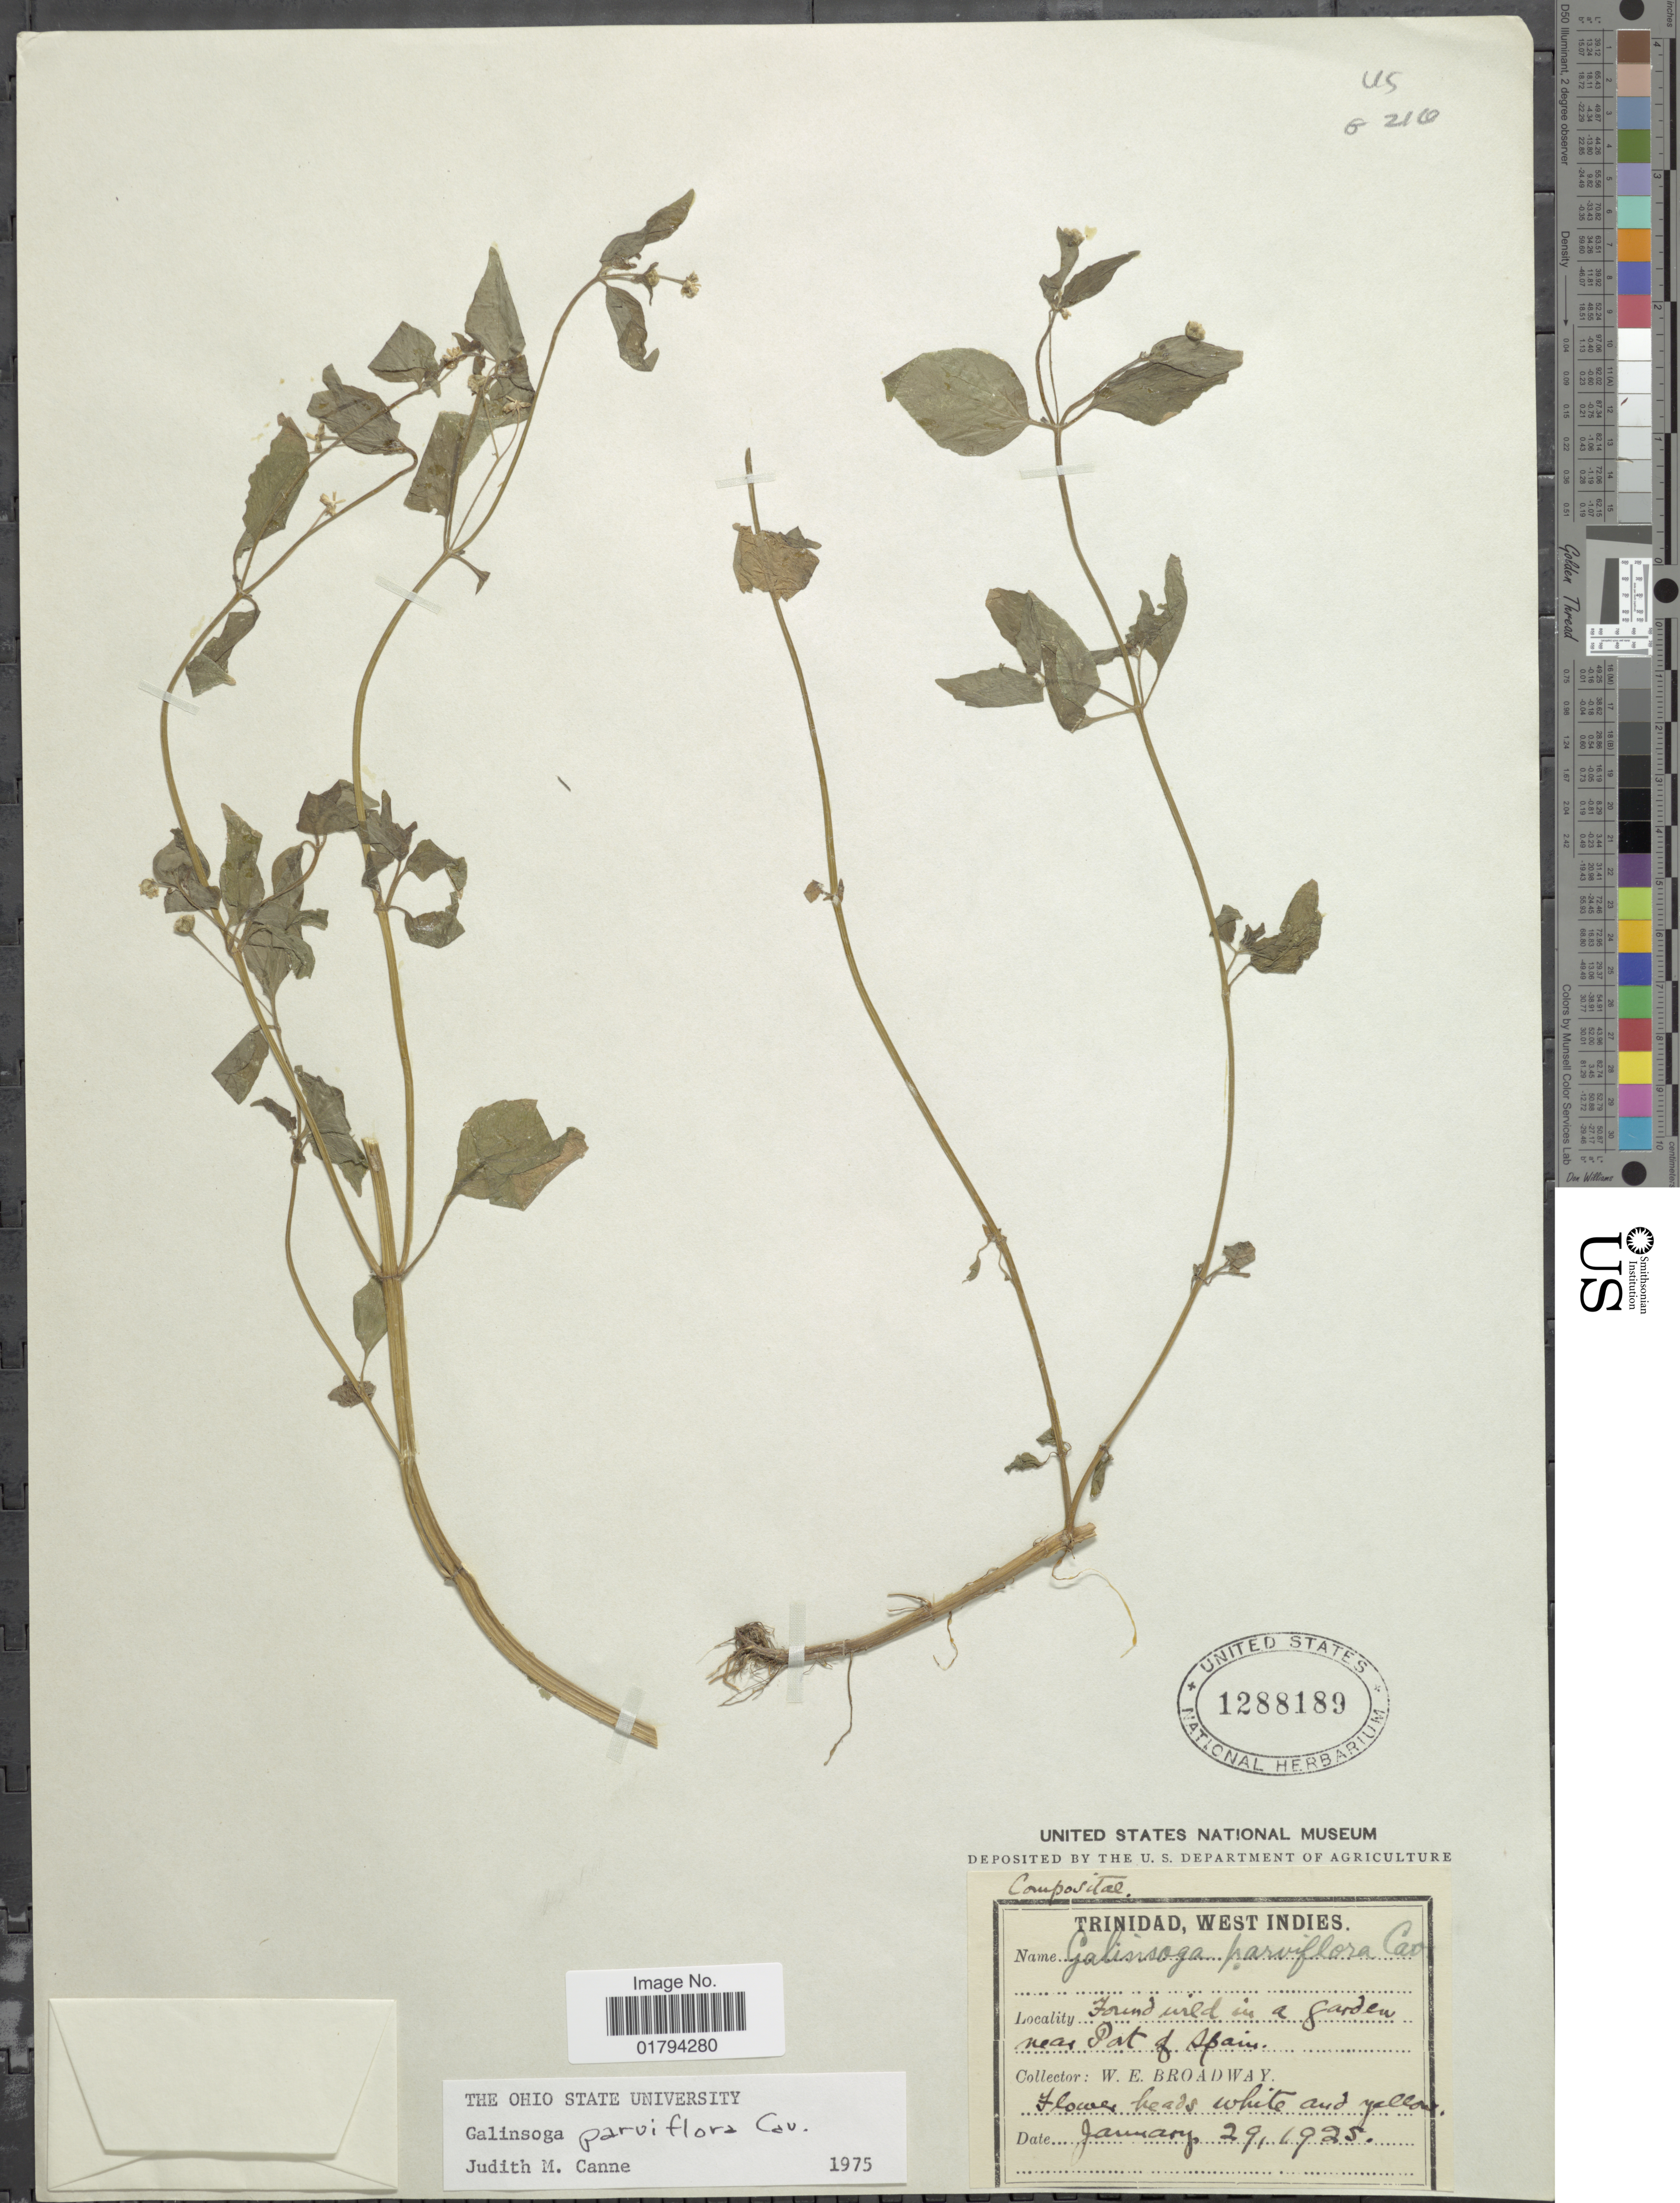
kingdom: Plantae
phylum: Tracheophyta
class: Magnoliopsida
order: Asterales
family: Asteraceae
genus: Galinsoga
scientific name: Galinsoga parviflora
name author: Cav.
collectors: W. E. Broadway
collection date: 1925-01-29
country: Trinidad and Tobago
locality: Trinidad, west Indies, Found in wild in a garden near Port of Spain.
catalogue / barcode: US 1288189